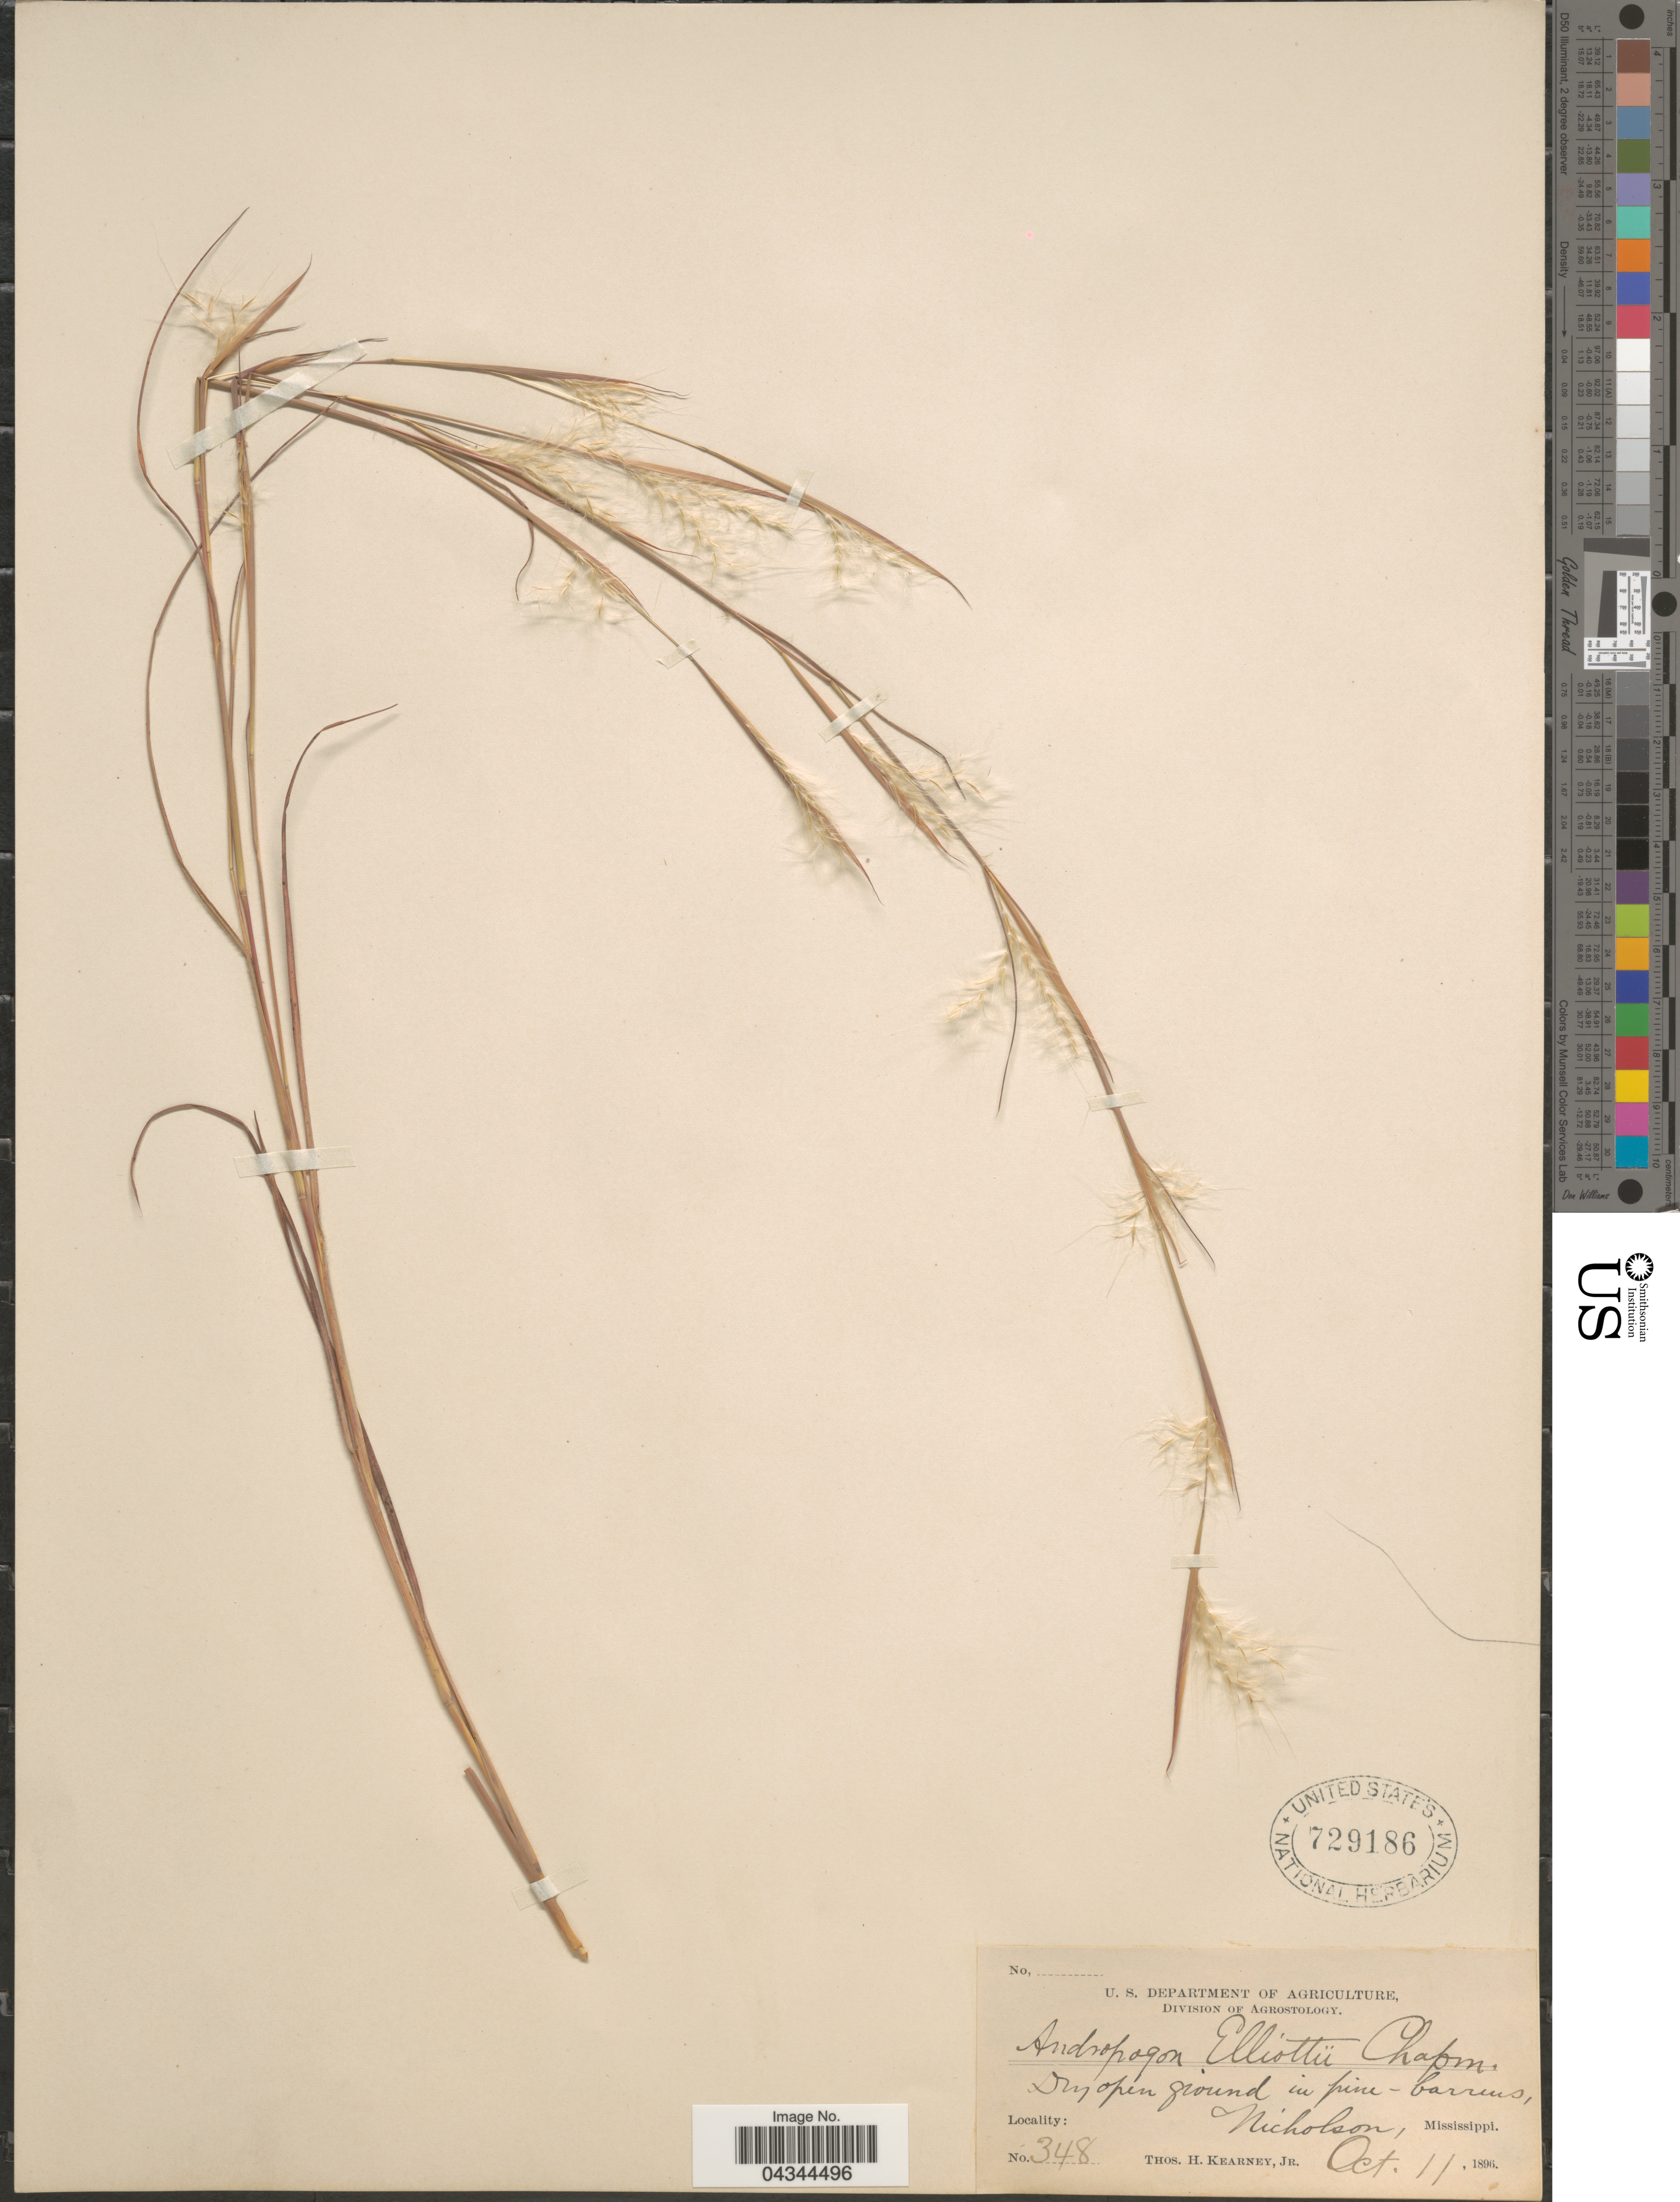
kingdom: Plantae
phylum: Tracheophyta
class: Liliopsida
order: Poales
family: Poaceae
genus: Andropogon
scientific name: Andropogon virginicus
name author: L.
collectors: T. H. Kearney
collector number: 348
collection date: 1896-10-11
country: United States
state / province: Mississippi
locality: Nicholson.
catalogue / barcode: US 729186